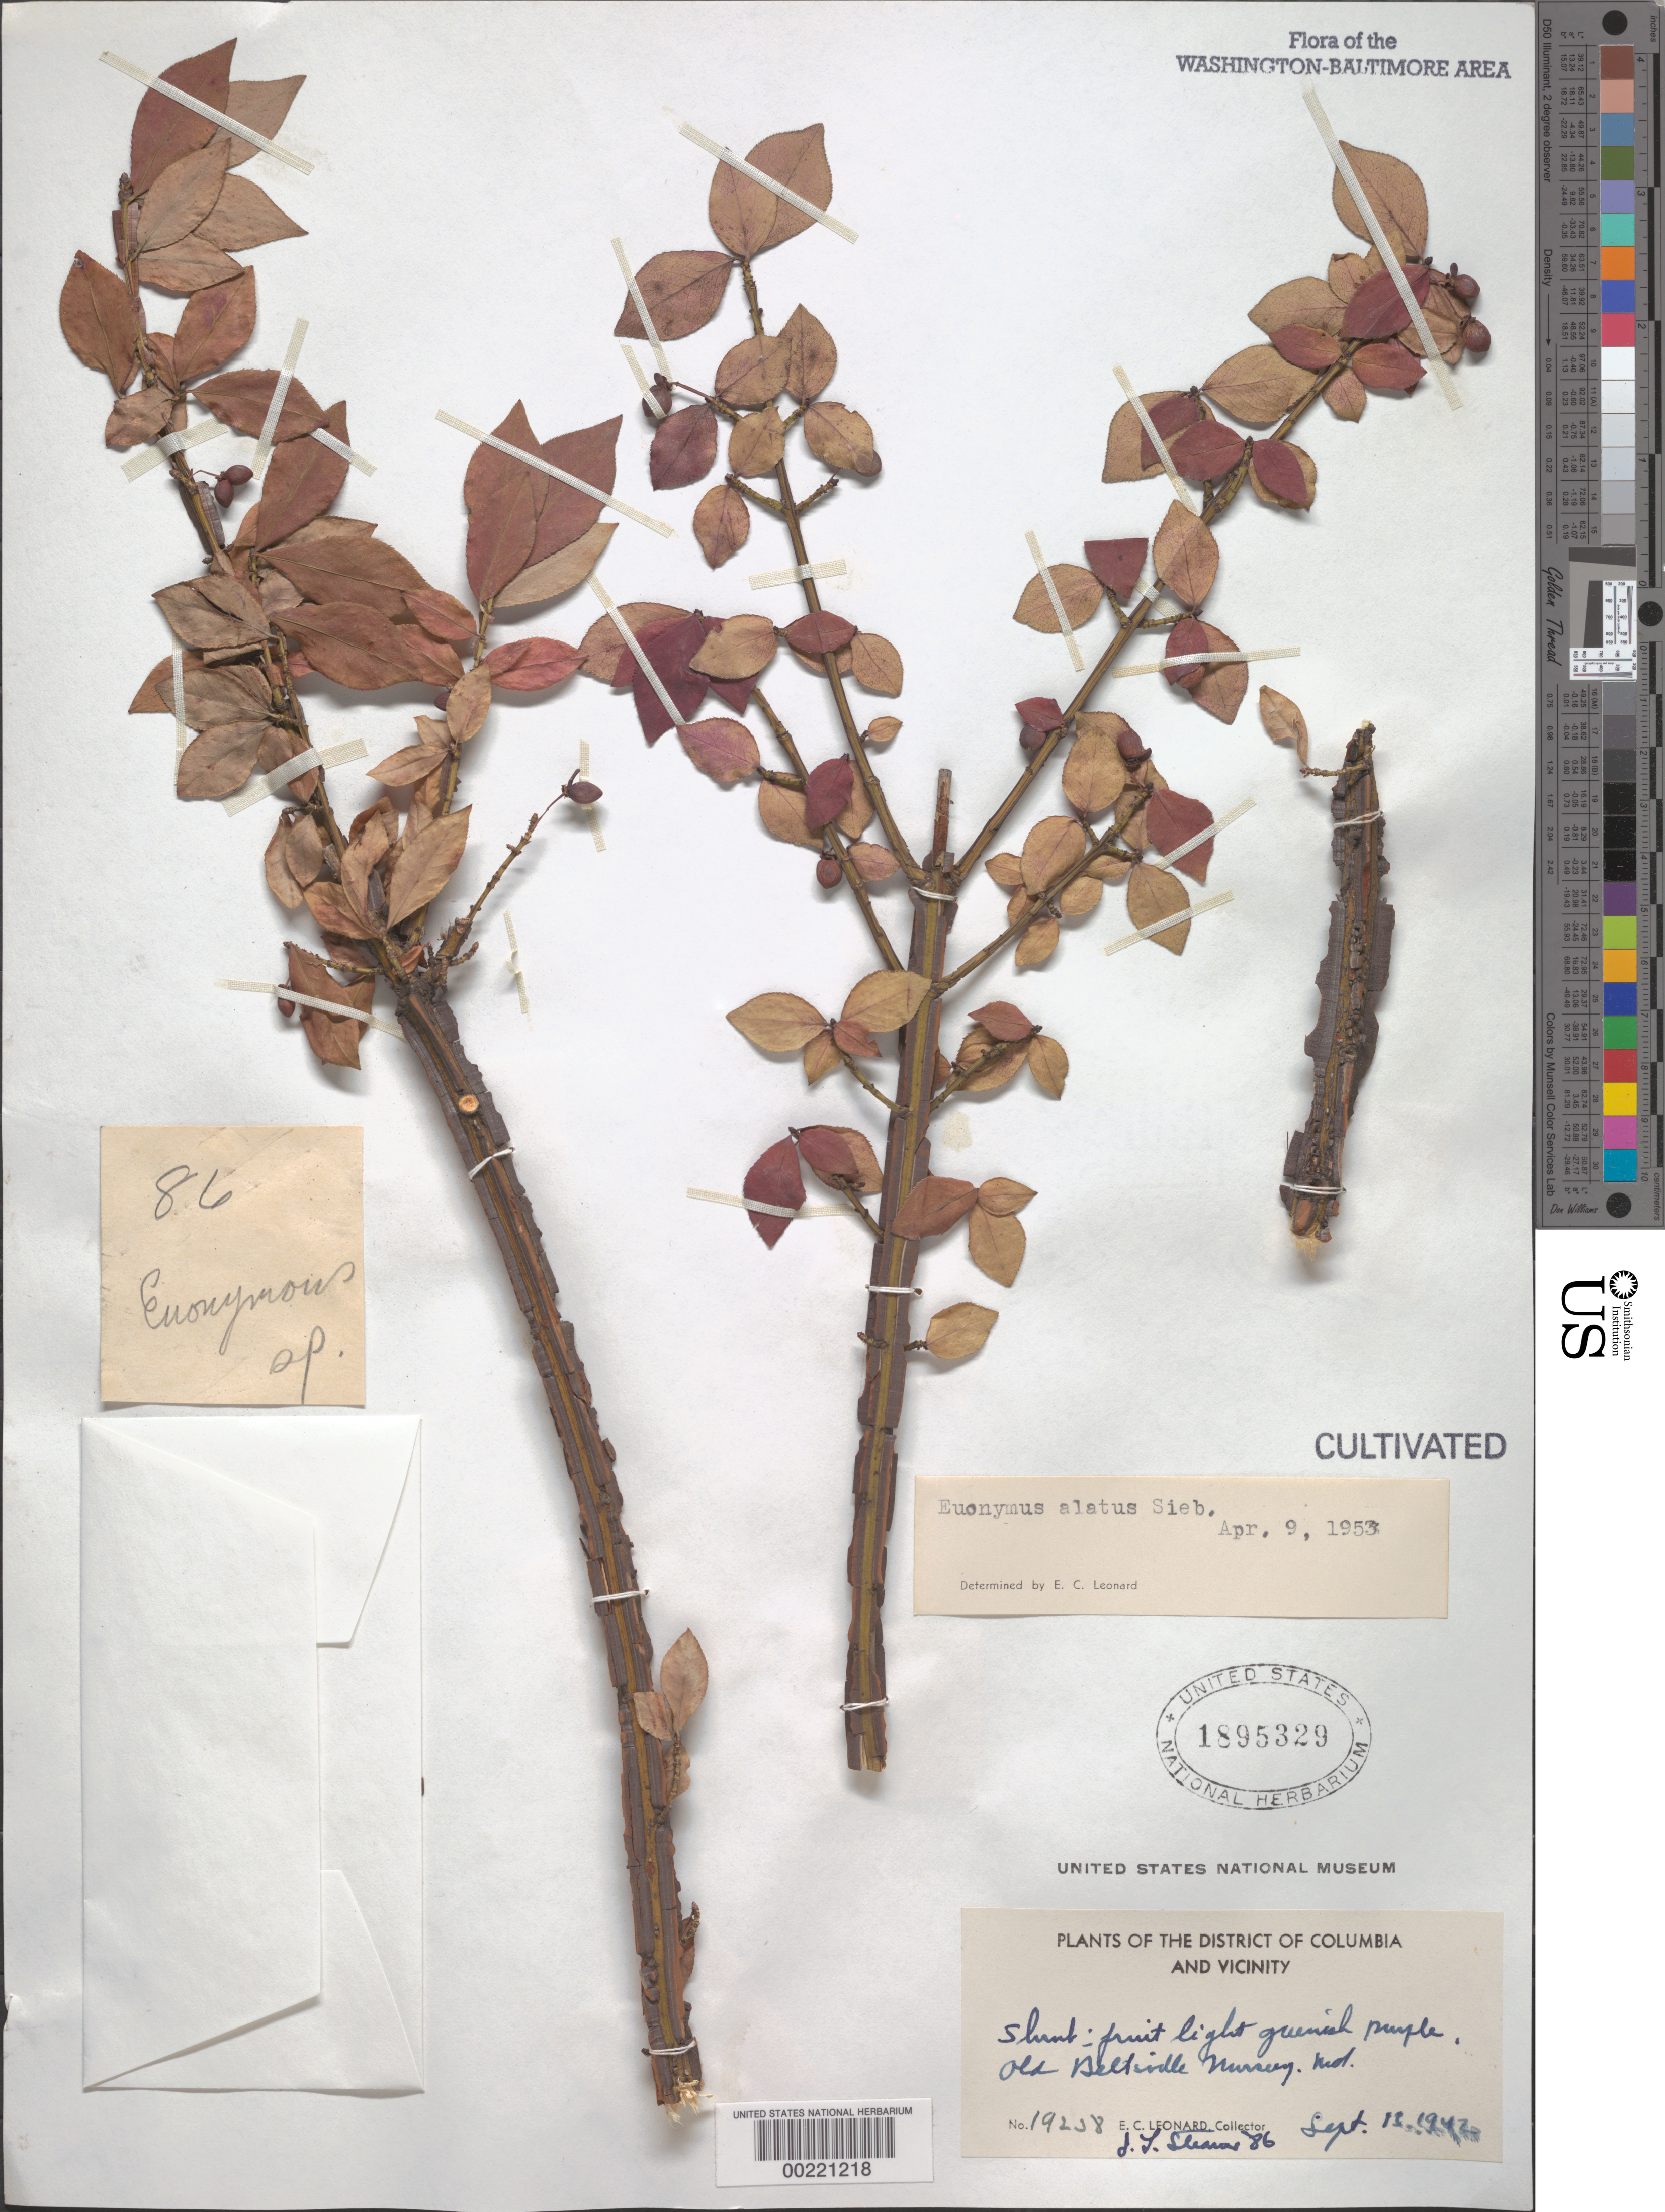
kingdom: Plantae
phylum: Tracheophyta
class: Magnoliopsida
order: Celastrales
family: Celastraceae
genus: Euonymus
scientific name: Euonymus alatus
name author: (Thunb.) Siebold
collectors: E. C. Leonard & J. Sterns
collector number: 19238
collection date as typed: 13 Sep 1942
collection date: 1942-09-13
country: United States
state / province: Maryland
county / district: Prince George's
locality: Old Beltsville Nursery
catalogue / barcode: US 1895329